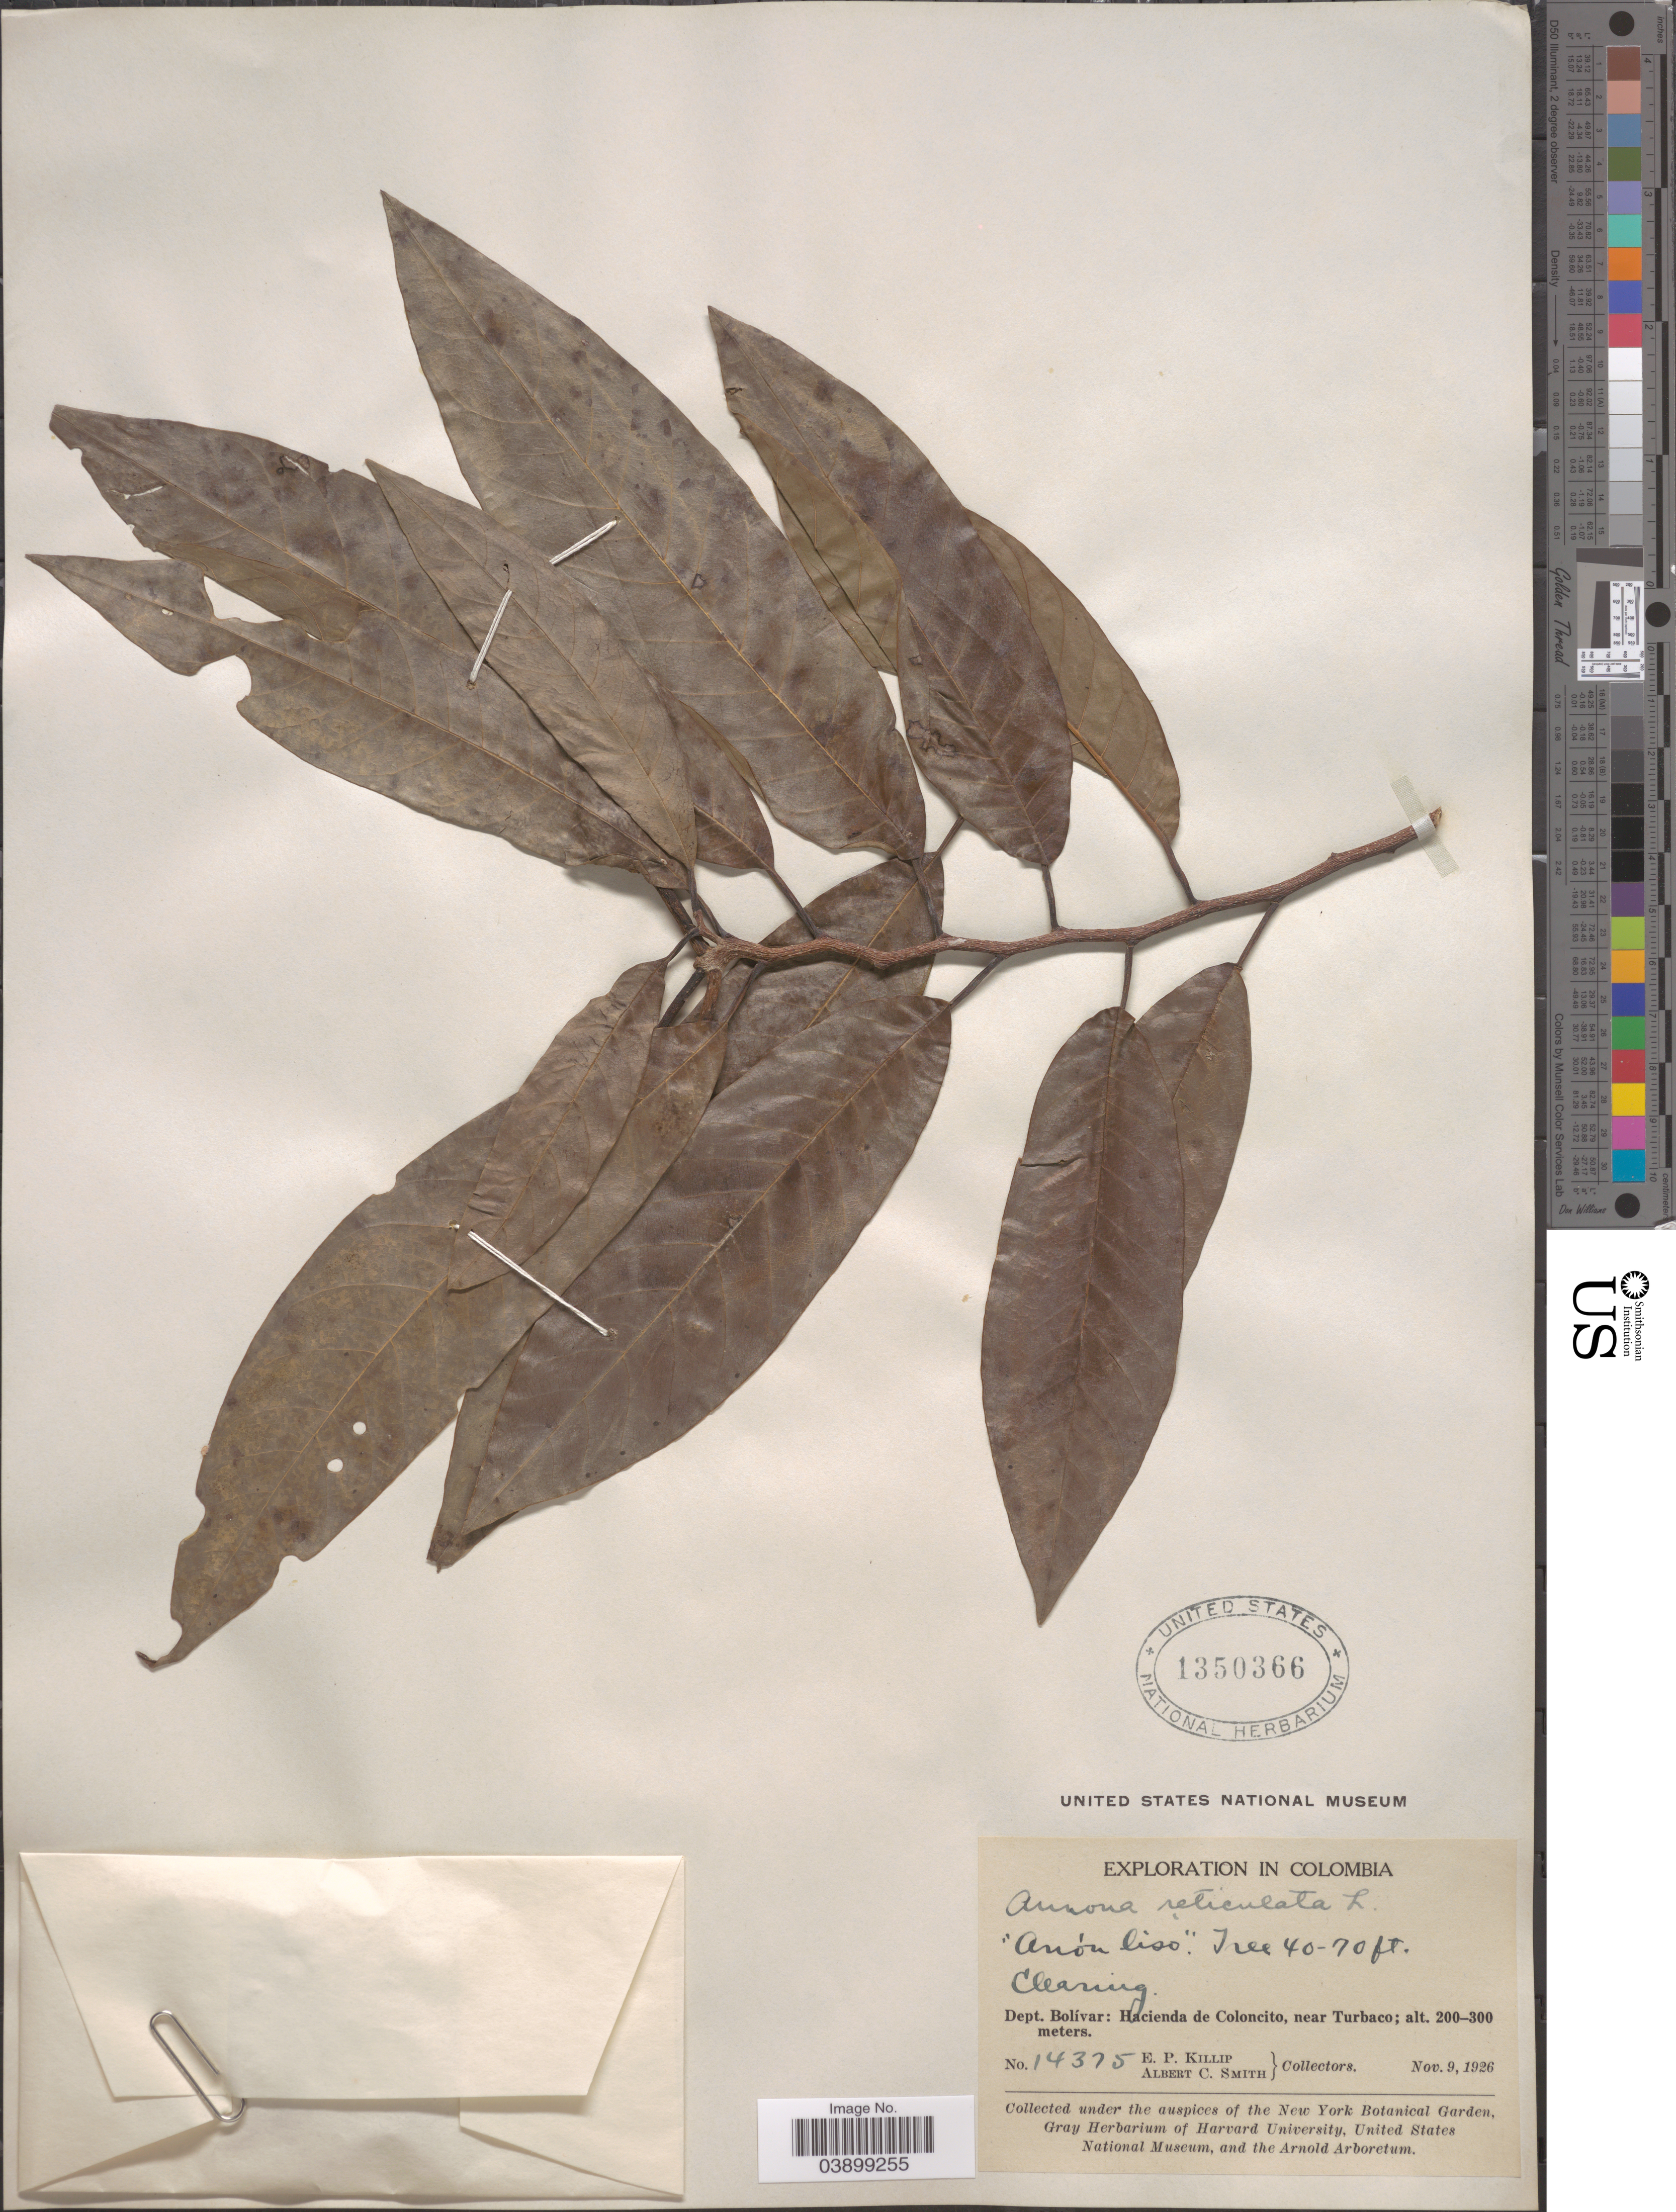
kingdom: Plantae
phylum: Tracheophyta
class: Magnoliopsida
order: Magnoliales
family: Annonaceae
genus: Annona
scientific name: Annona reticulata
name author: L.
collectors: E. P. Killip & A. C. Smith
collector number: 14375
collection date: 1926-11-09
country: Colombia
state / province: Bolívar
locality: Dept. Bolívar: Hacienda de Coloncito, near Turbaco.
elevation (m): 200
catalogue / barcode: US 1350366